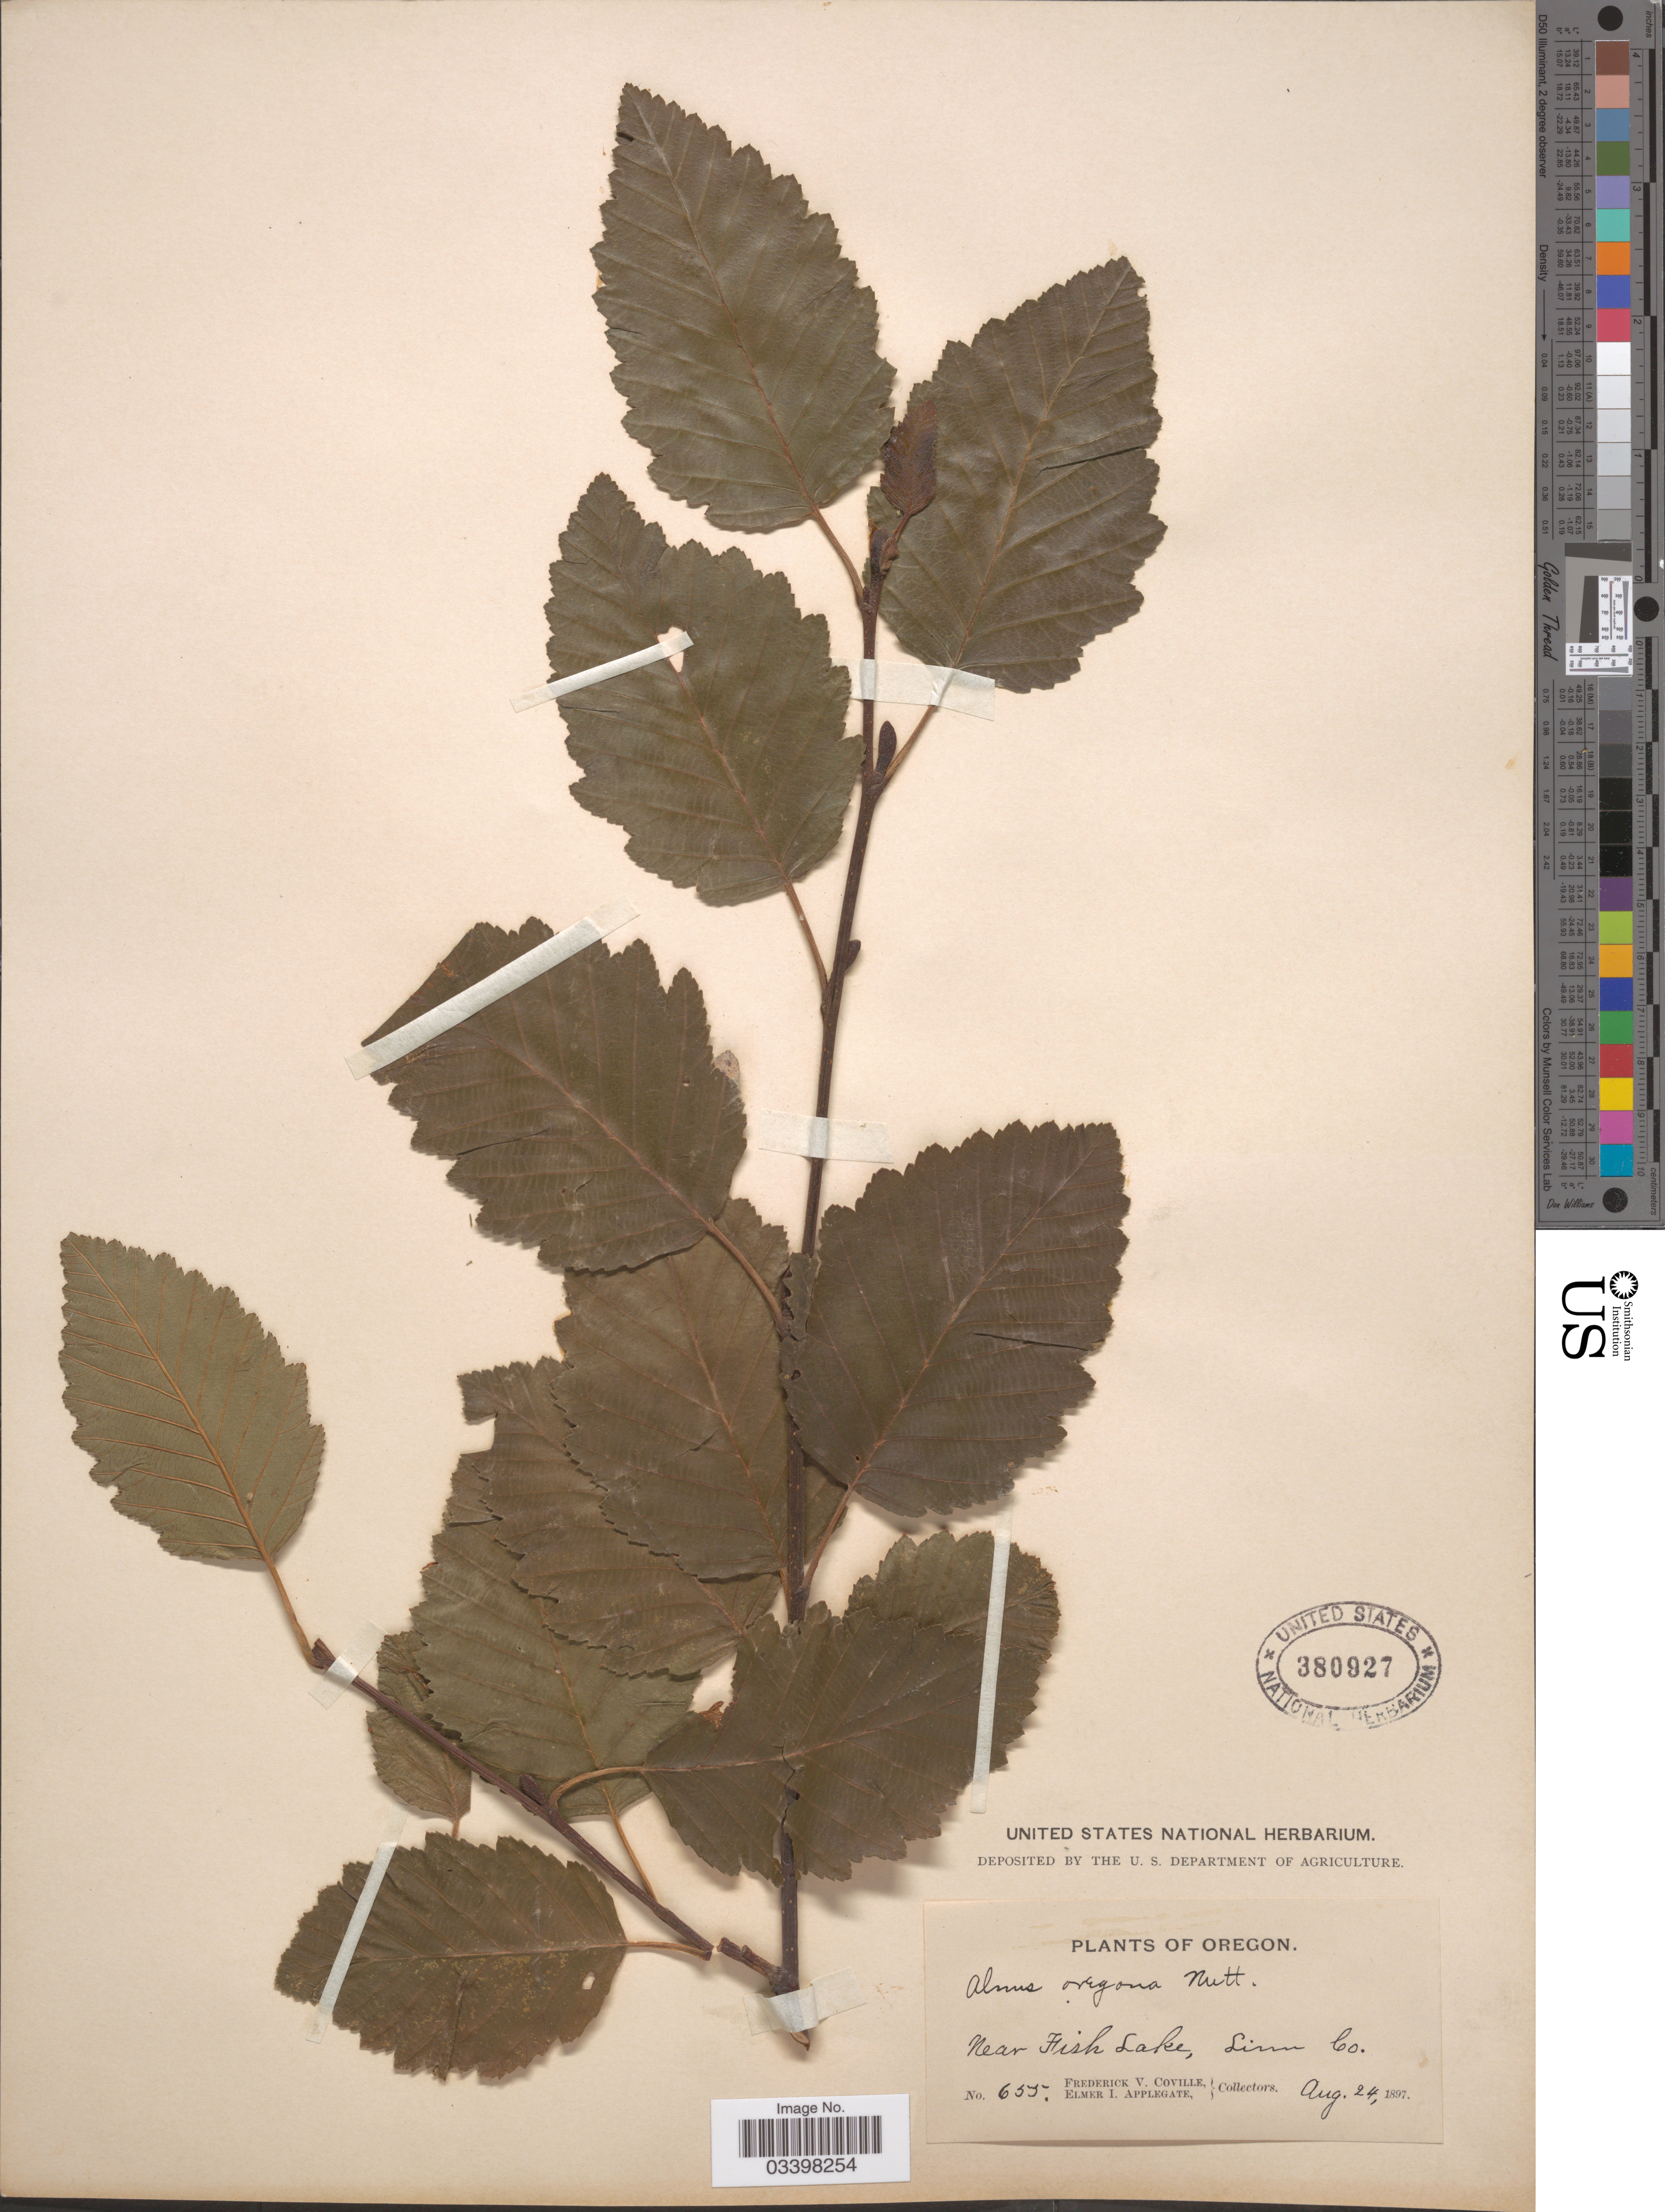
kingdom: Plantae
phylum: Tracheophyta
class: Magnoliopsida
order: Fagales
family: Betulaceae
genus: Alnus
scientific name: Alnus rubra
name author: Bong.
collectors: F. V. Coville & E. I. Applegate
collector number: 655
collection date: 1897-08-24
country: United States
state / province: Oregon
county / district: Linn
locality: Near Fish Lake, Linn Co.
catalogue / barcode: US 380927